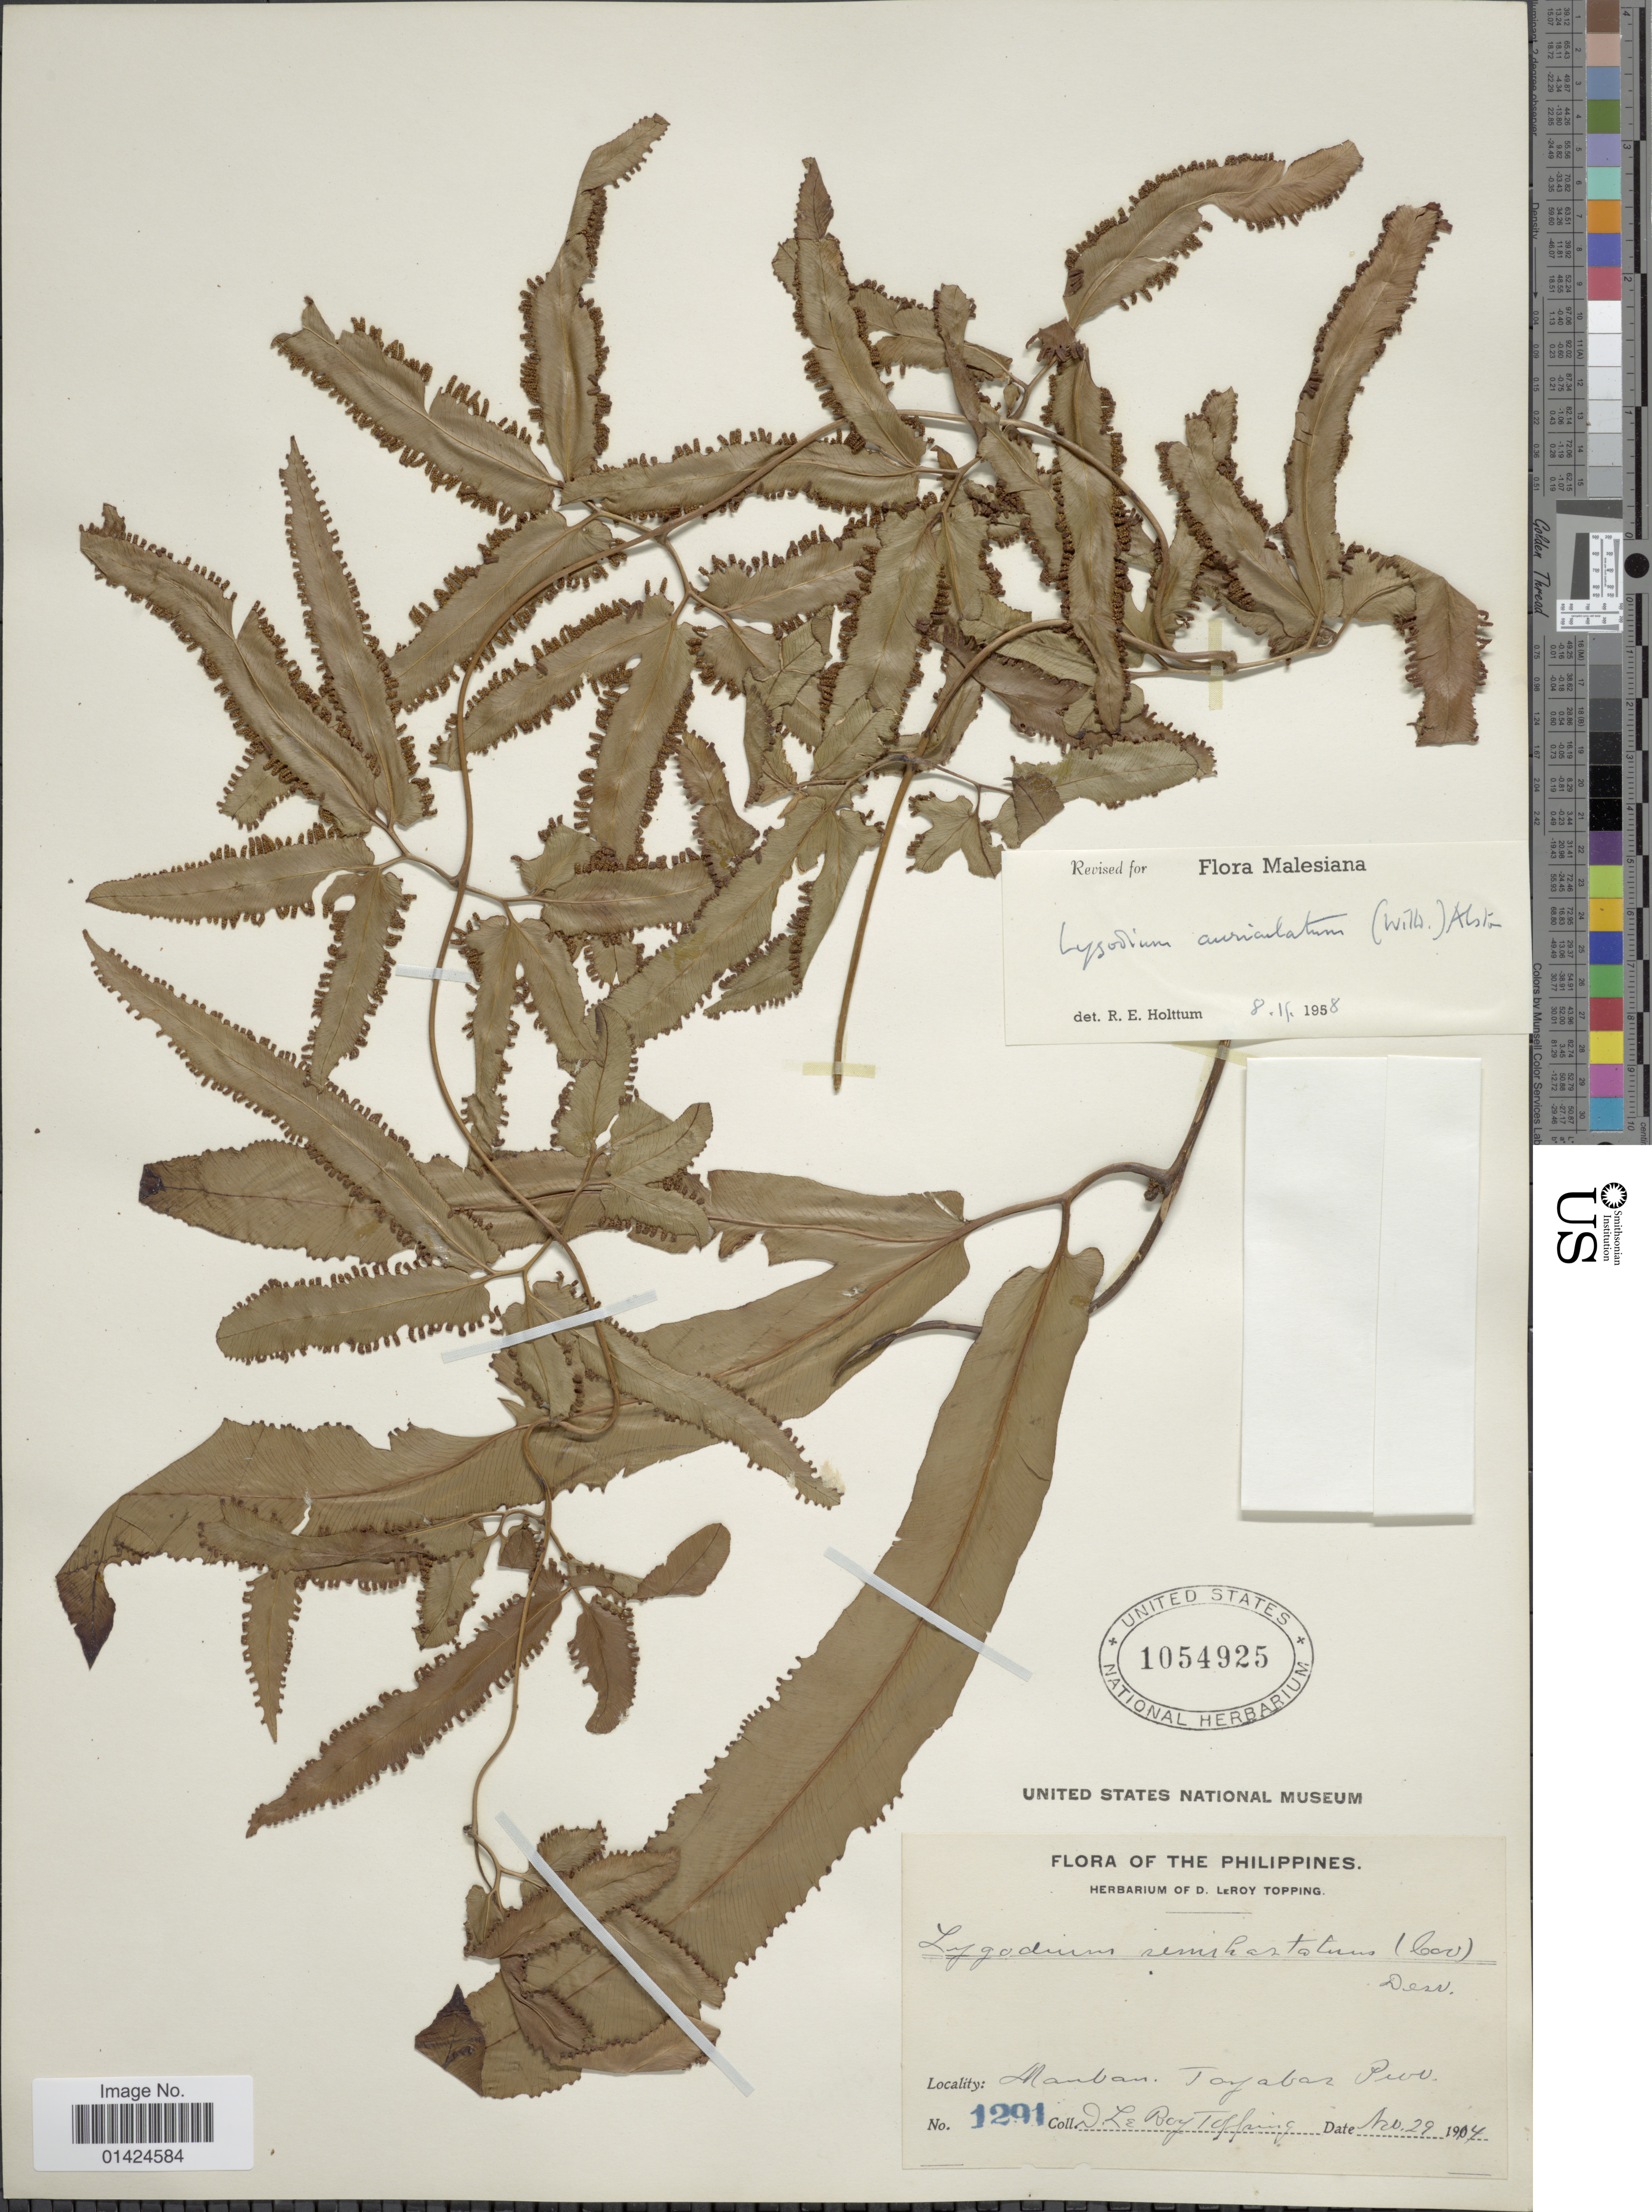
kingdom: Plantae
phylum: Tracheophyta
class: Polypodiopsida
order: Schizaeales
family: Lygodiaceae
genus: Lygodium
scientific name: Lygodium auriculatum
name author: (Willd.) Alston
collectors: D. L. Topping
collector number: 1291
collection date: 1914-11-29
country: Philippines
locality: Manban, Tayabas Prov.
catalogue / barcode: US 1054925